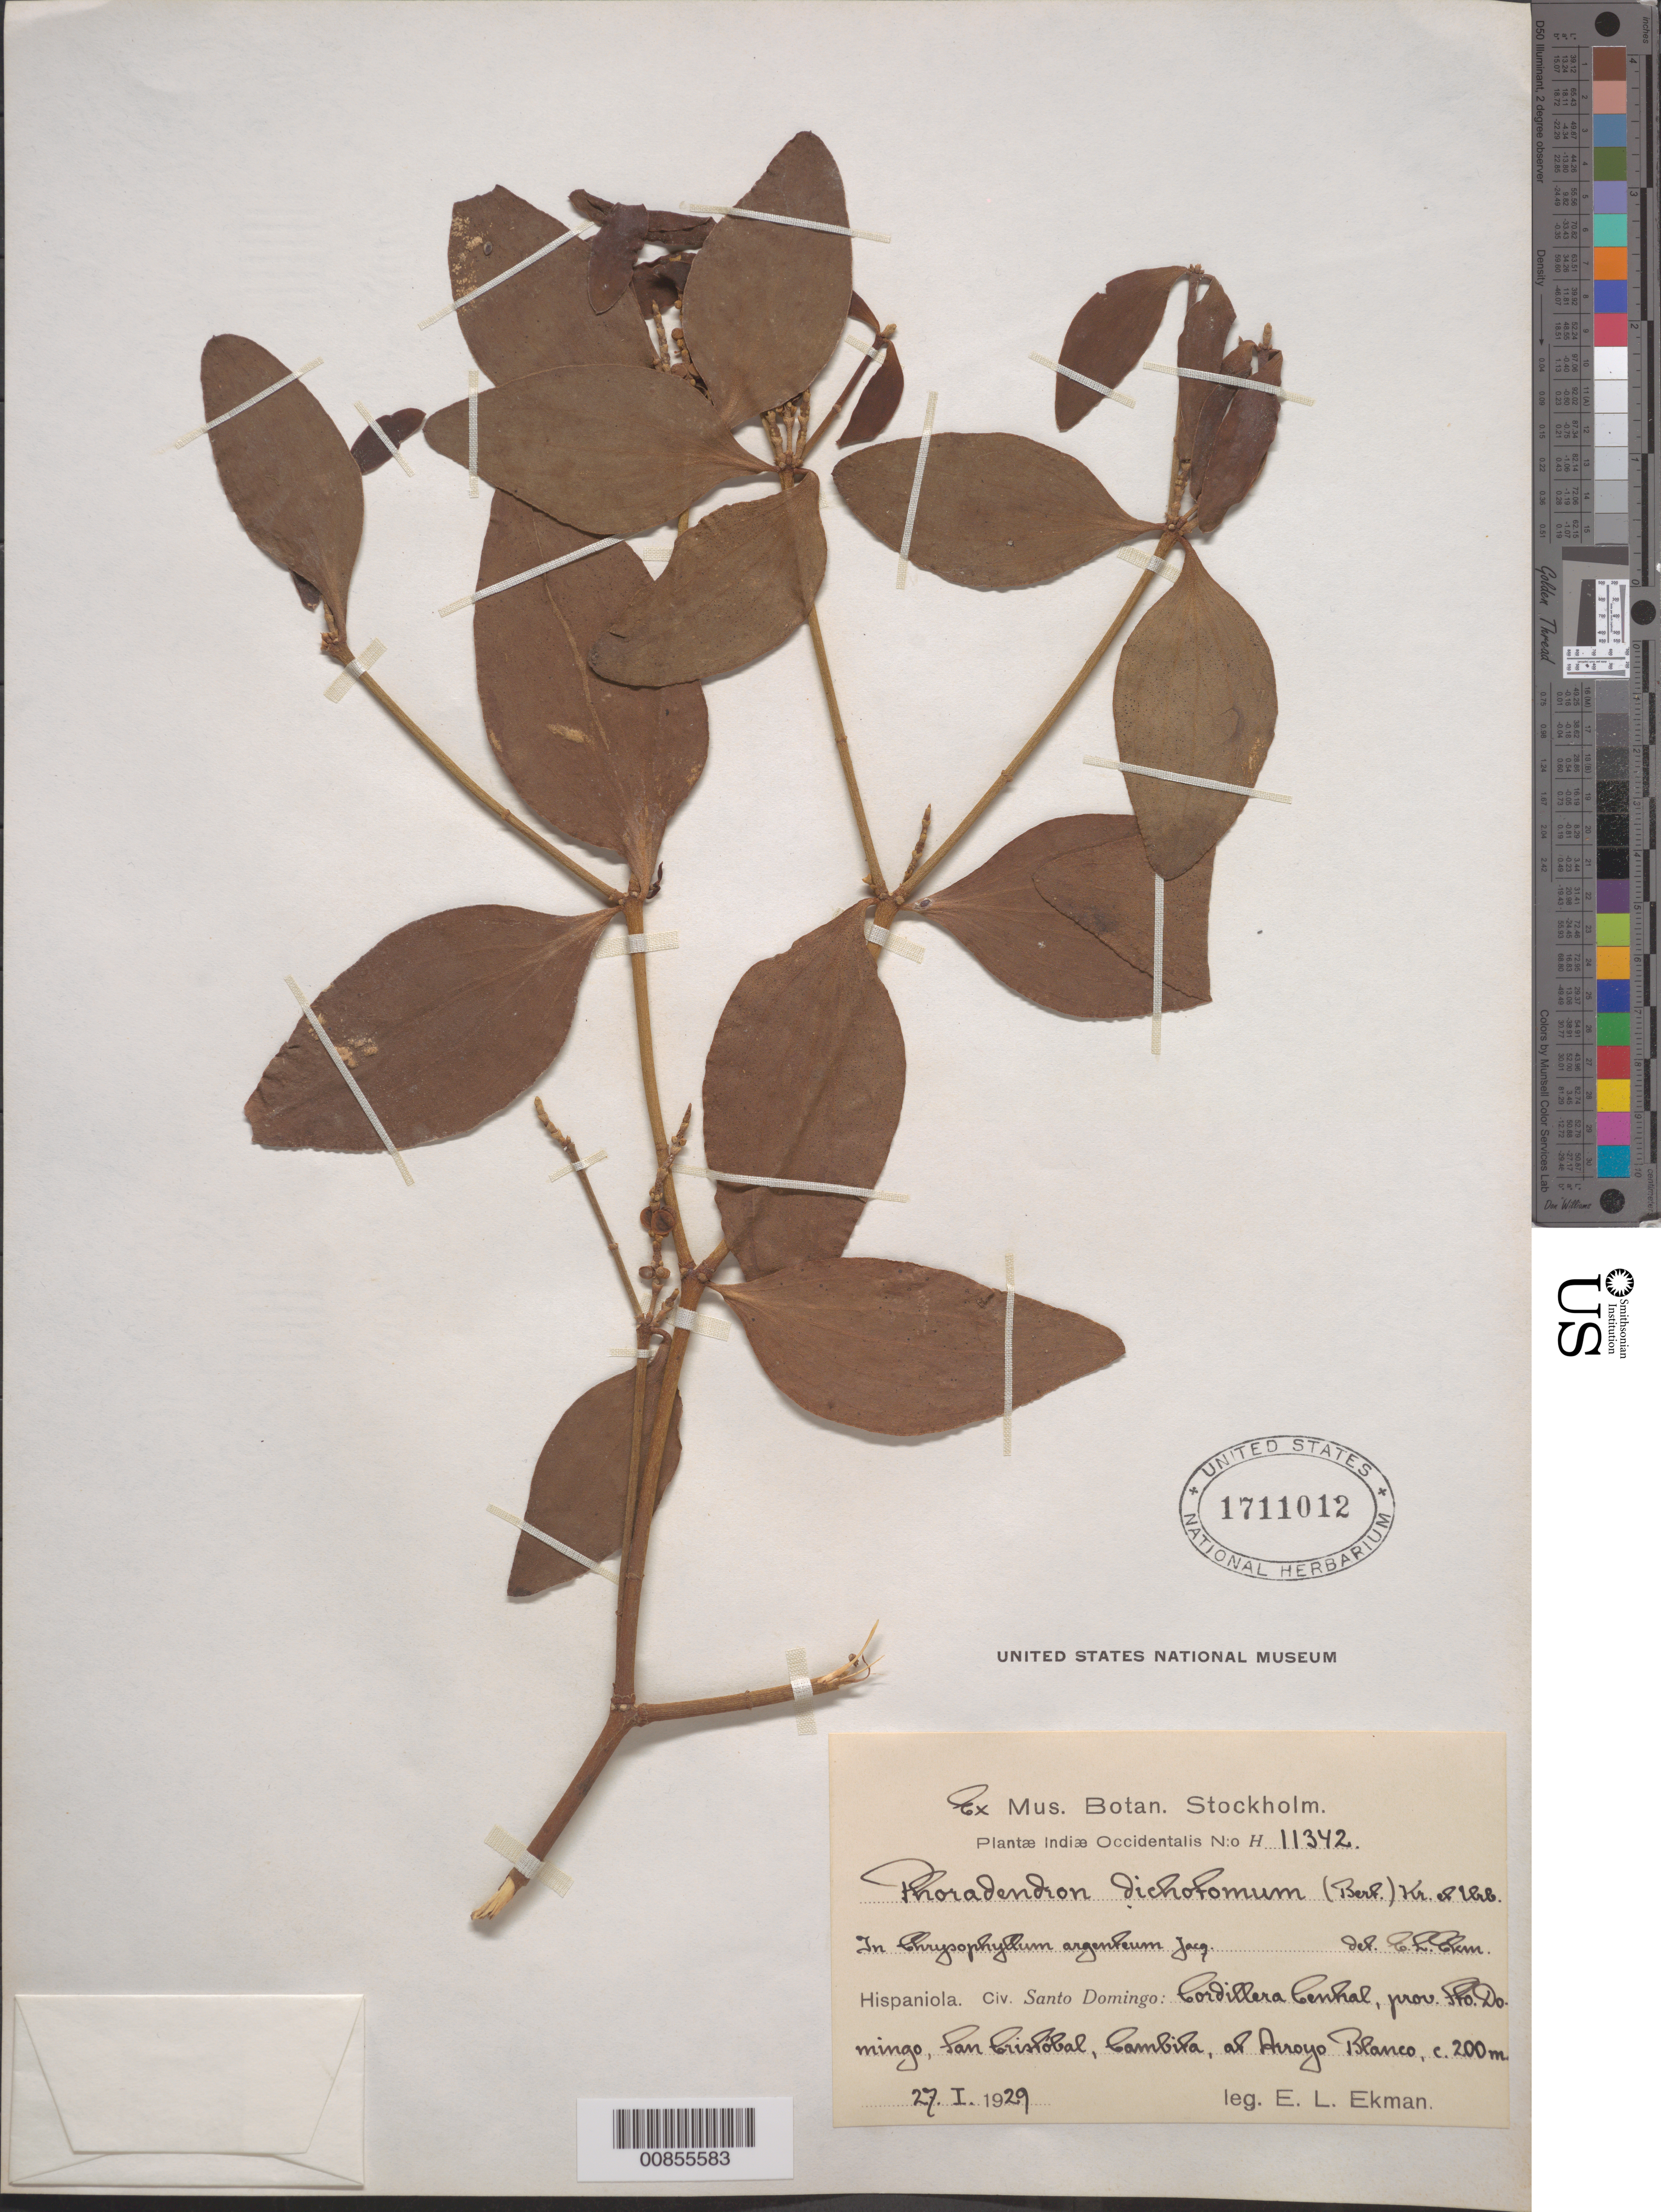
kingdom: Plantae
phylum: Tracheophyta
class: Magnoliopsida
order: Santalales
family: Viscaceae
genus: Phoradendron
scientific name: Phoradendron berteroanum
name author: (DC.) Nutt.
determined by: Ekman, E. L.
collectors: E. L. Ekman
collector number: H 11342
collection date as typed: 27 Jan 1929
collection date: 1929-01-27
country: Dominican Republic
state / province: Distrito Nacional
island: Hispaniola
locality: Cordillera Central, prov. Sto. Domingo (obsolete), San Cristóbal, Combita, at Arroyo Blanco.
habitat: In Chrysophyllum argenteum Jacq.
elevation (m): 200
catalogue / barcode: US 1711012